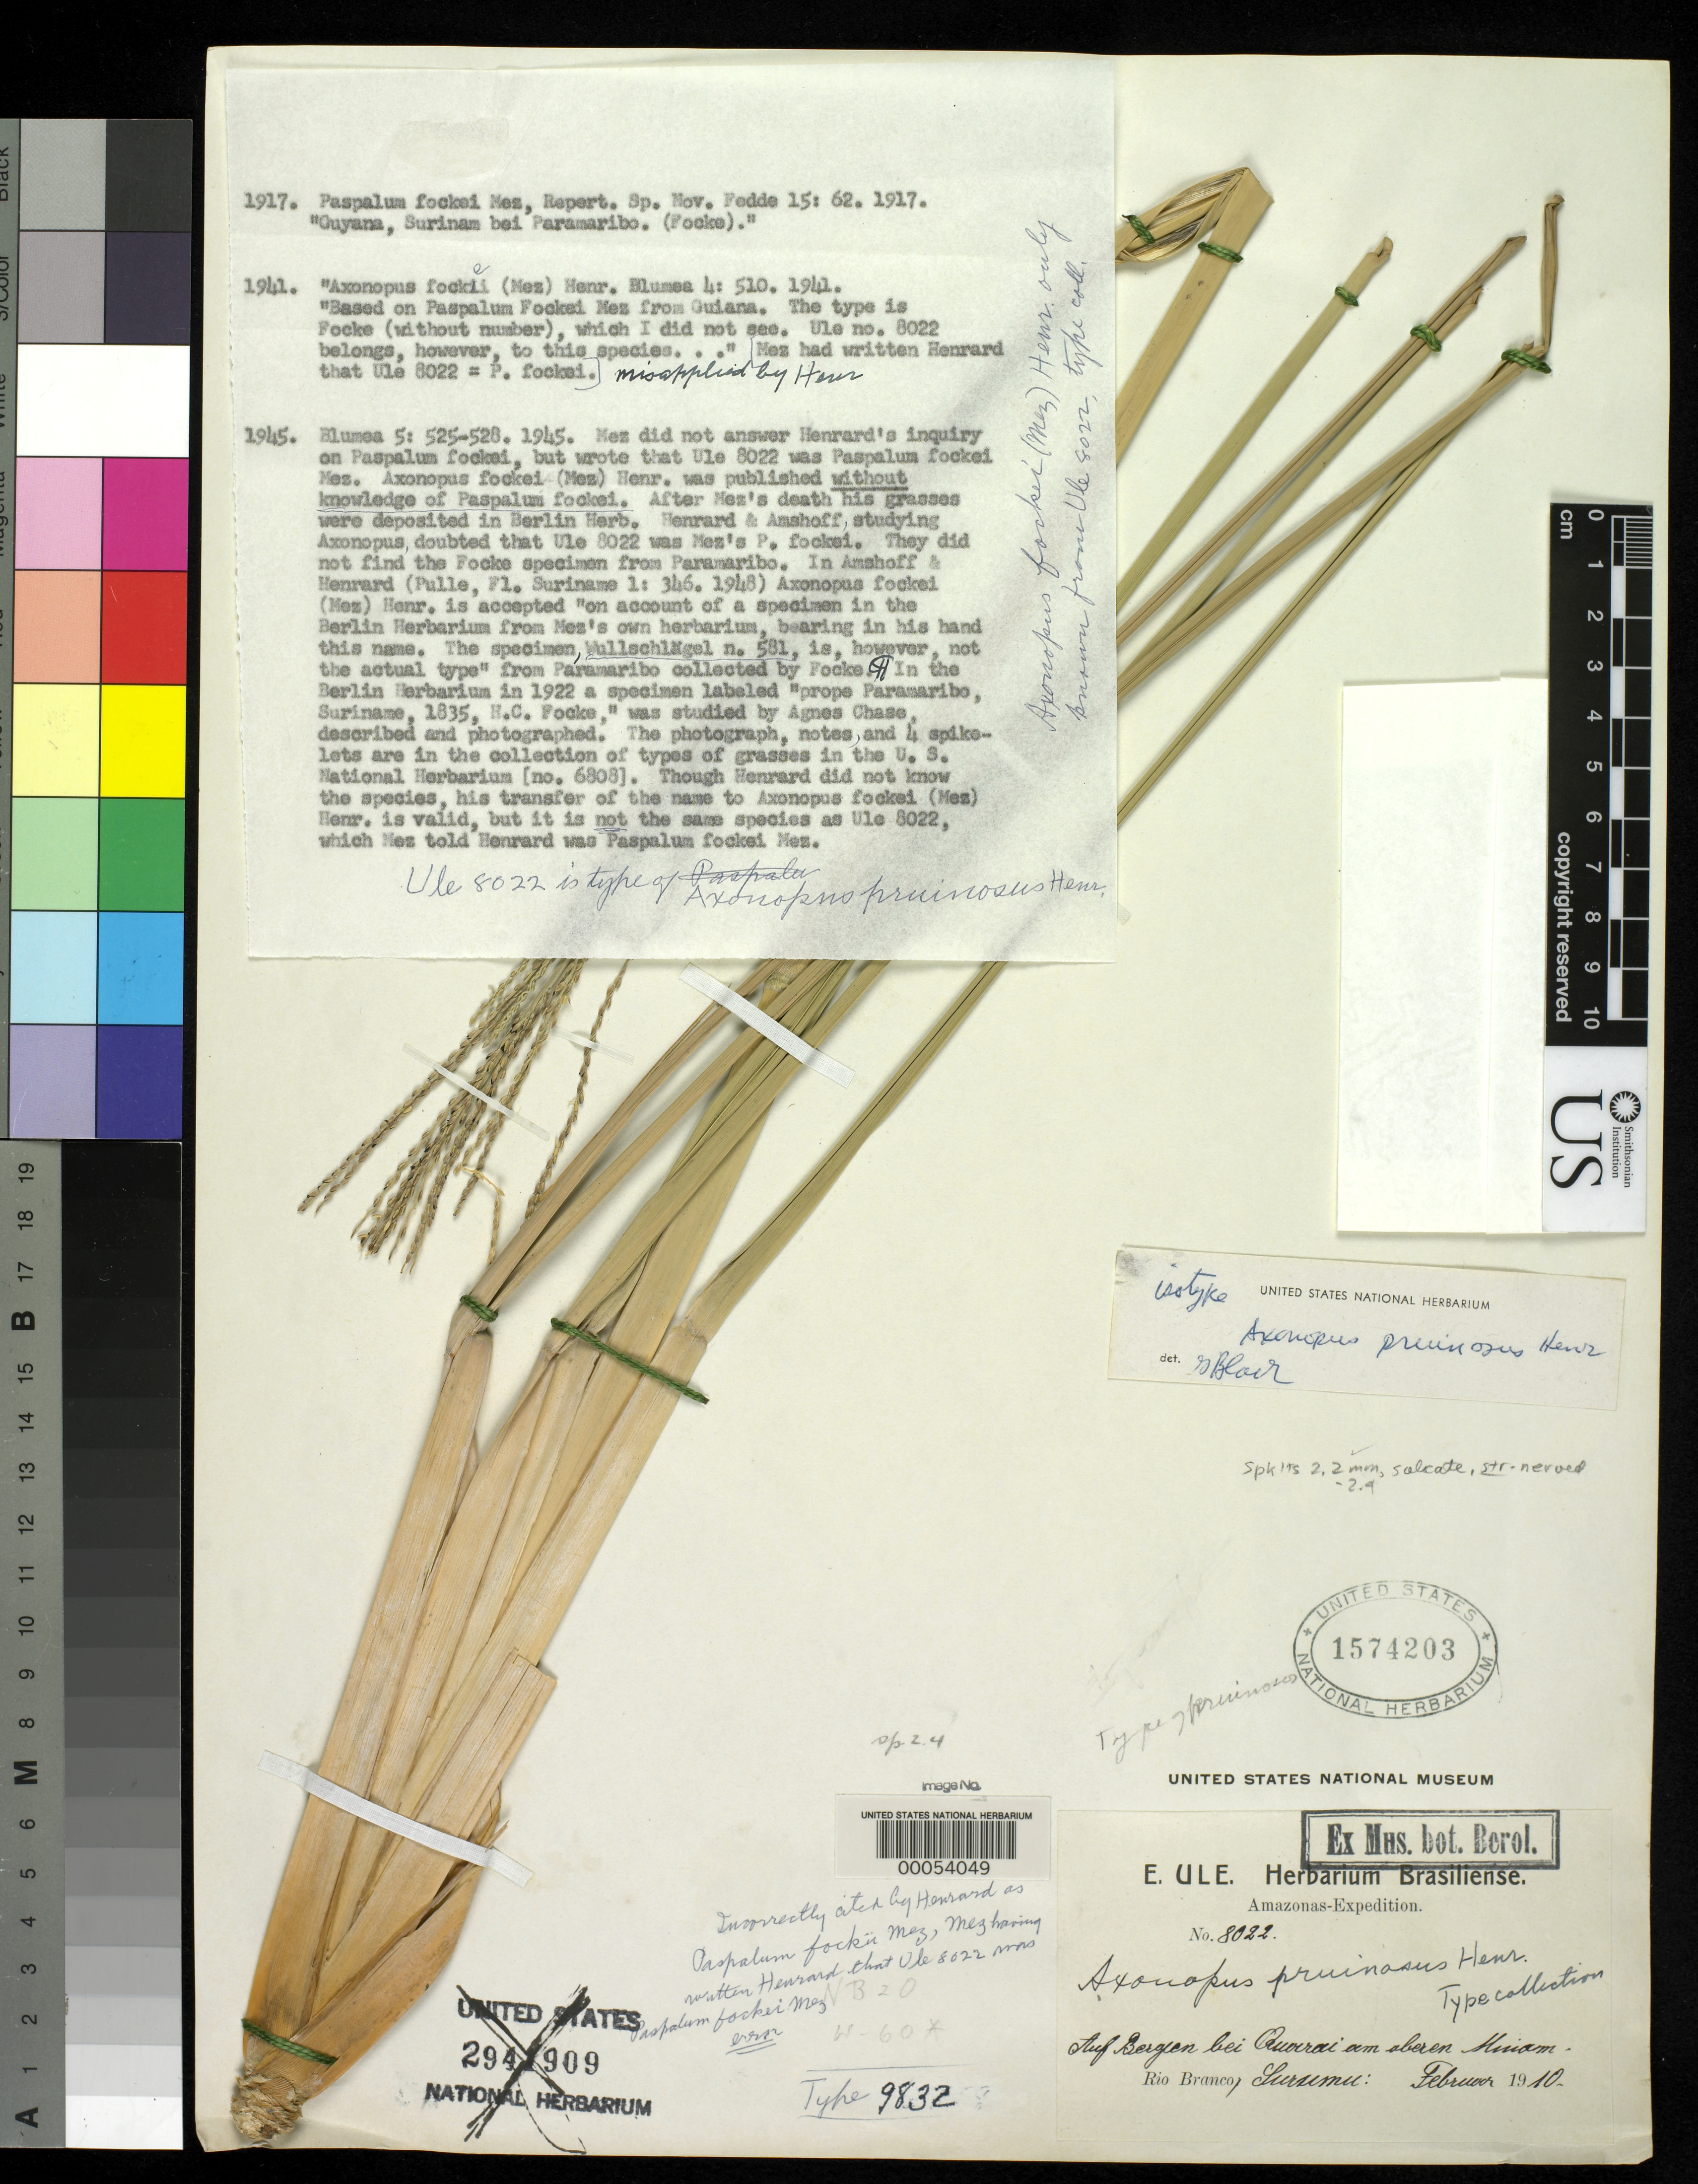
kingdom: Plantae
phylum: Tracheophyta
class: Liliopsida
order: Poales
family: Poaceae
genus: Axonopus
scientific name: Axonopus pruinosus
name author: Henr.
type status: Isotype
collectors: E. H. Ule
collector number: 8022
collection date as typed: Feb 1910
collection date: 1910-02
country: Brazil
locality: Surumu, Rio Branco.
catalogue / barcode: US 1574203